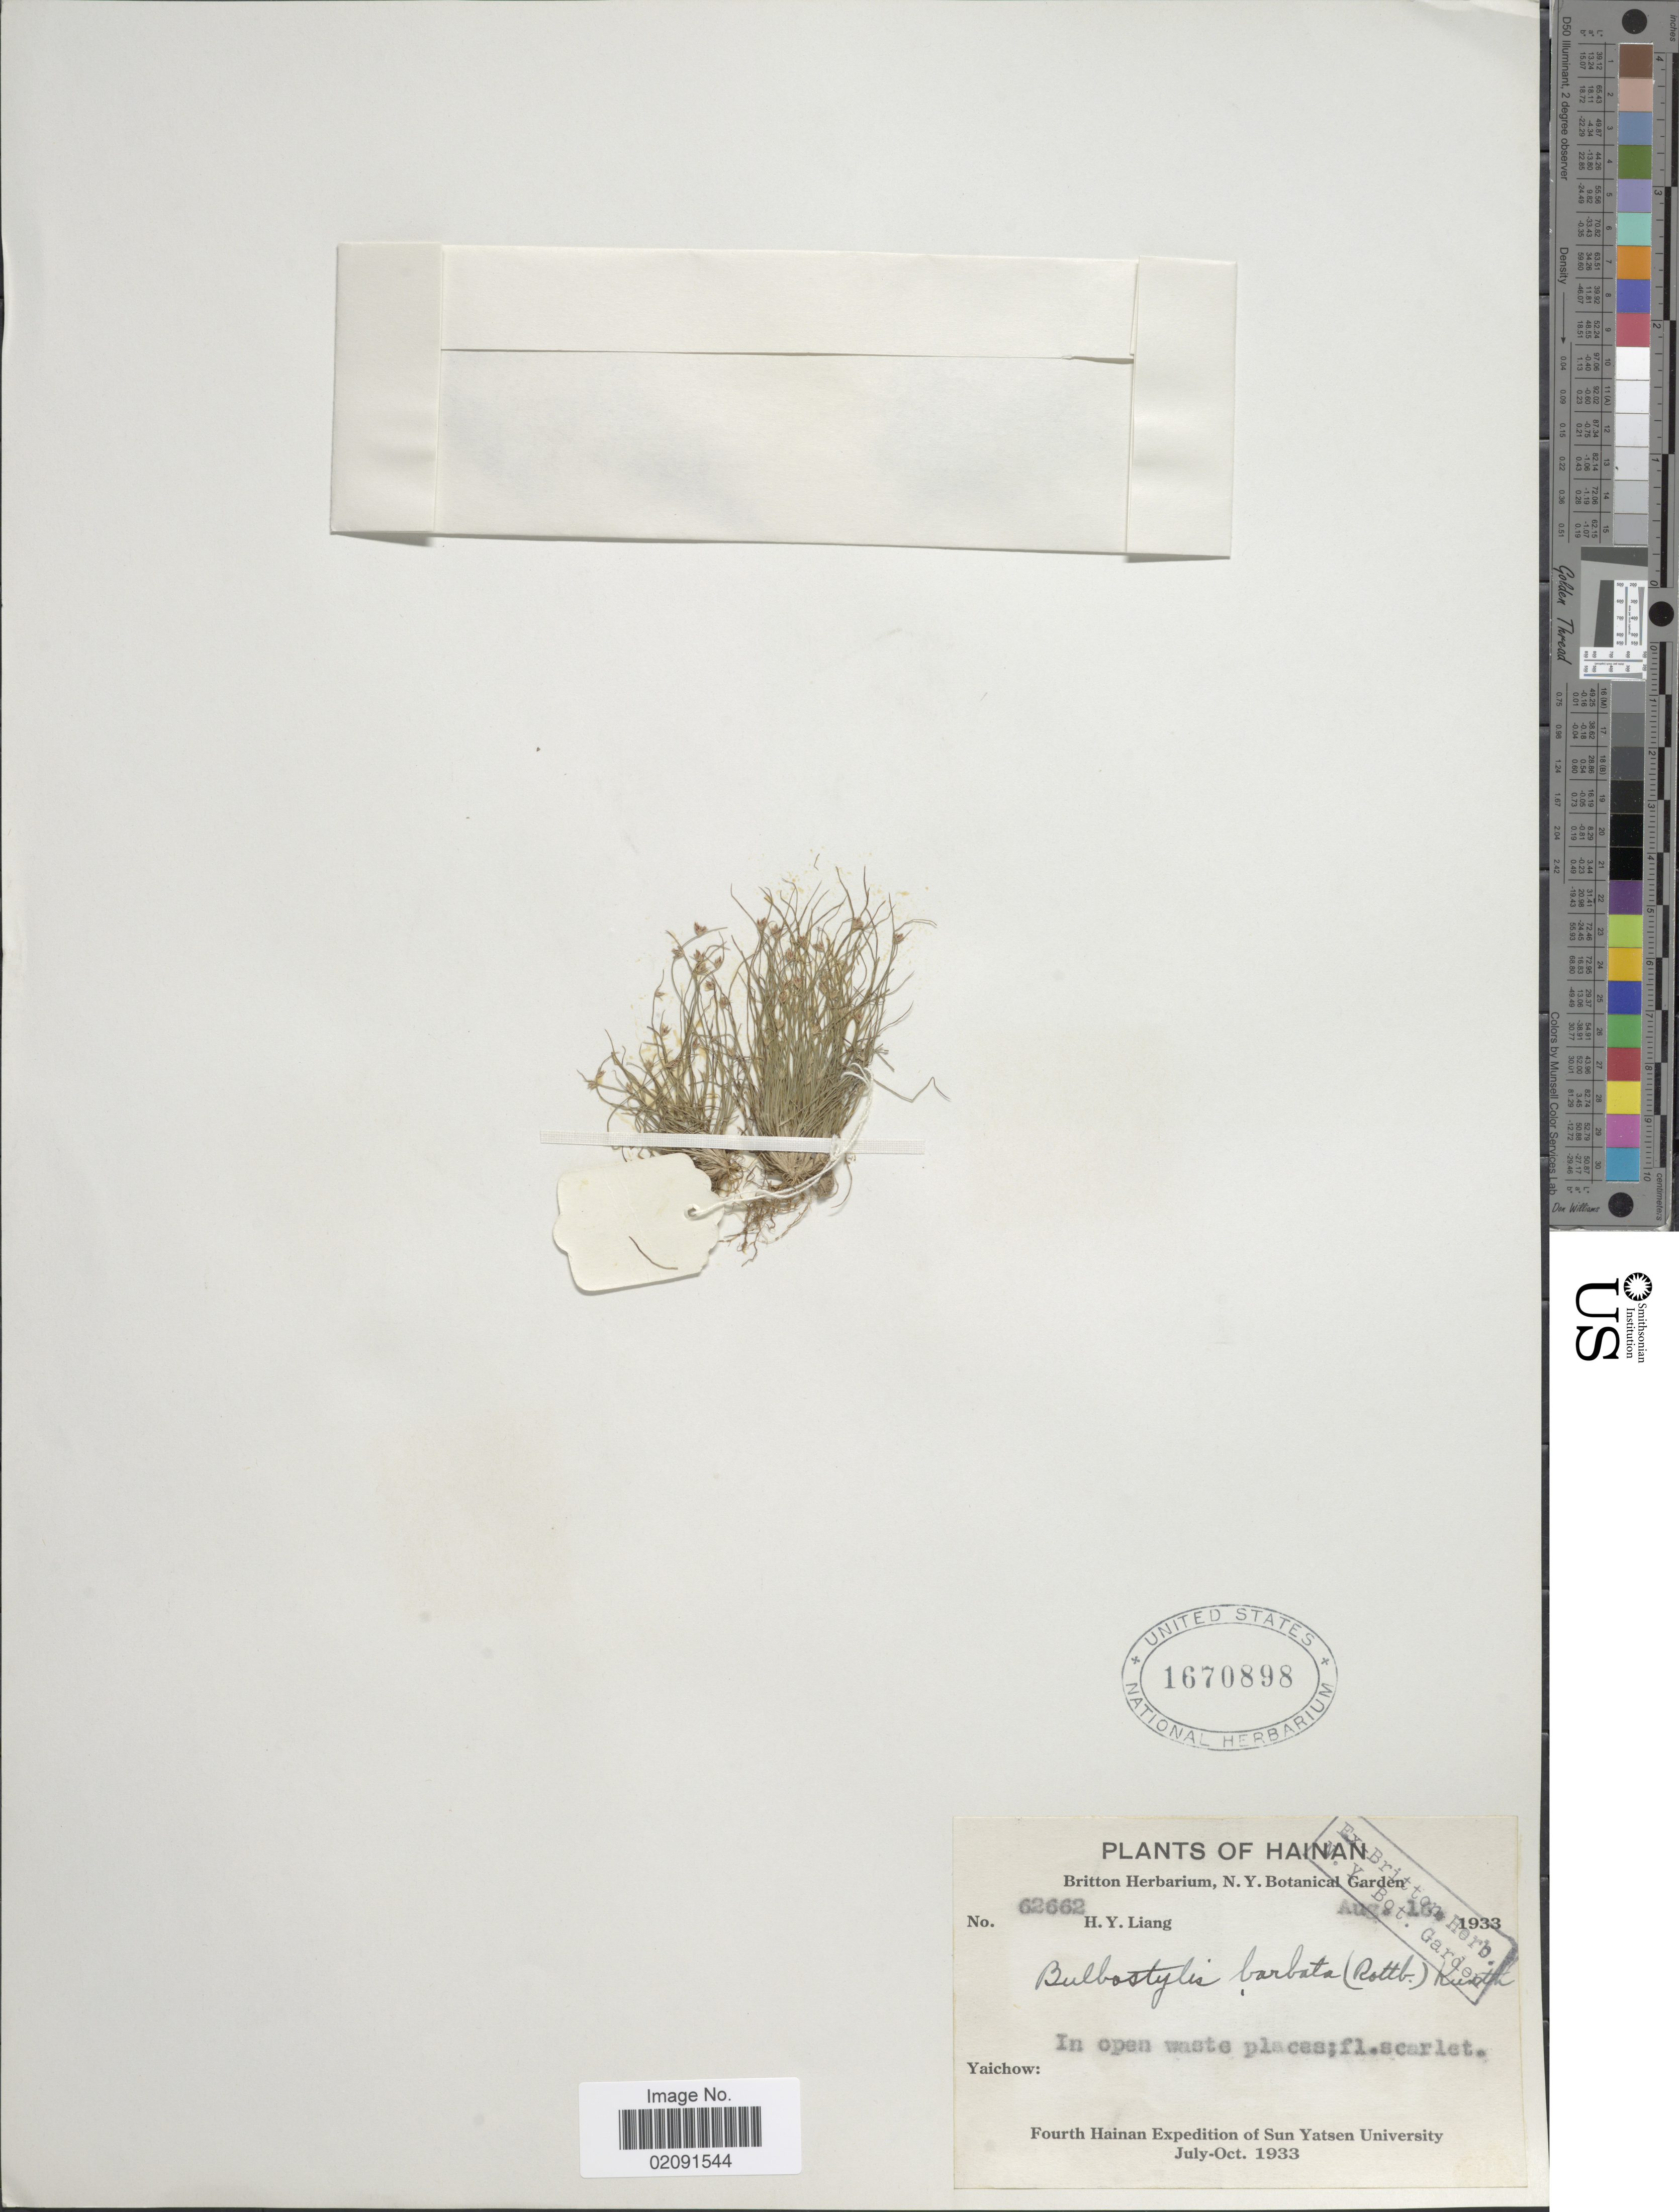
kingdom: Plantae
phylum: Tracheophyta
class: Liliopsida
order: Poales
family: Cyperaceae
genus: Bulbostylis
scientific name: Bulbostylis barbata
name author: (Rottb.) C.B. Clarke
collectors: H. Y. Liang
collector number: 62662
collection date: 1933-08-16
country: China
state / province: Hainan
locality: Yaichow: in open waste places.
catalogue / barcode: US 1670898